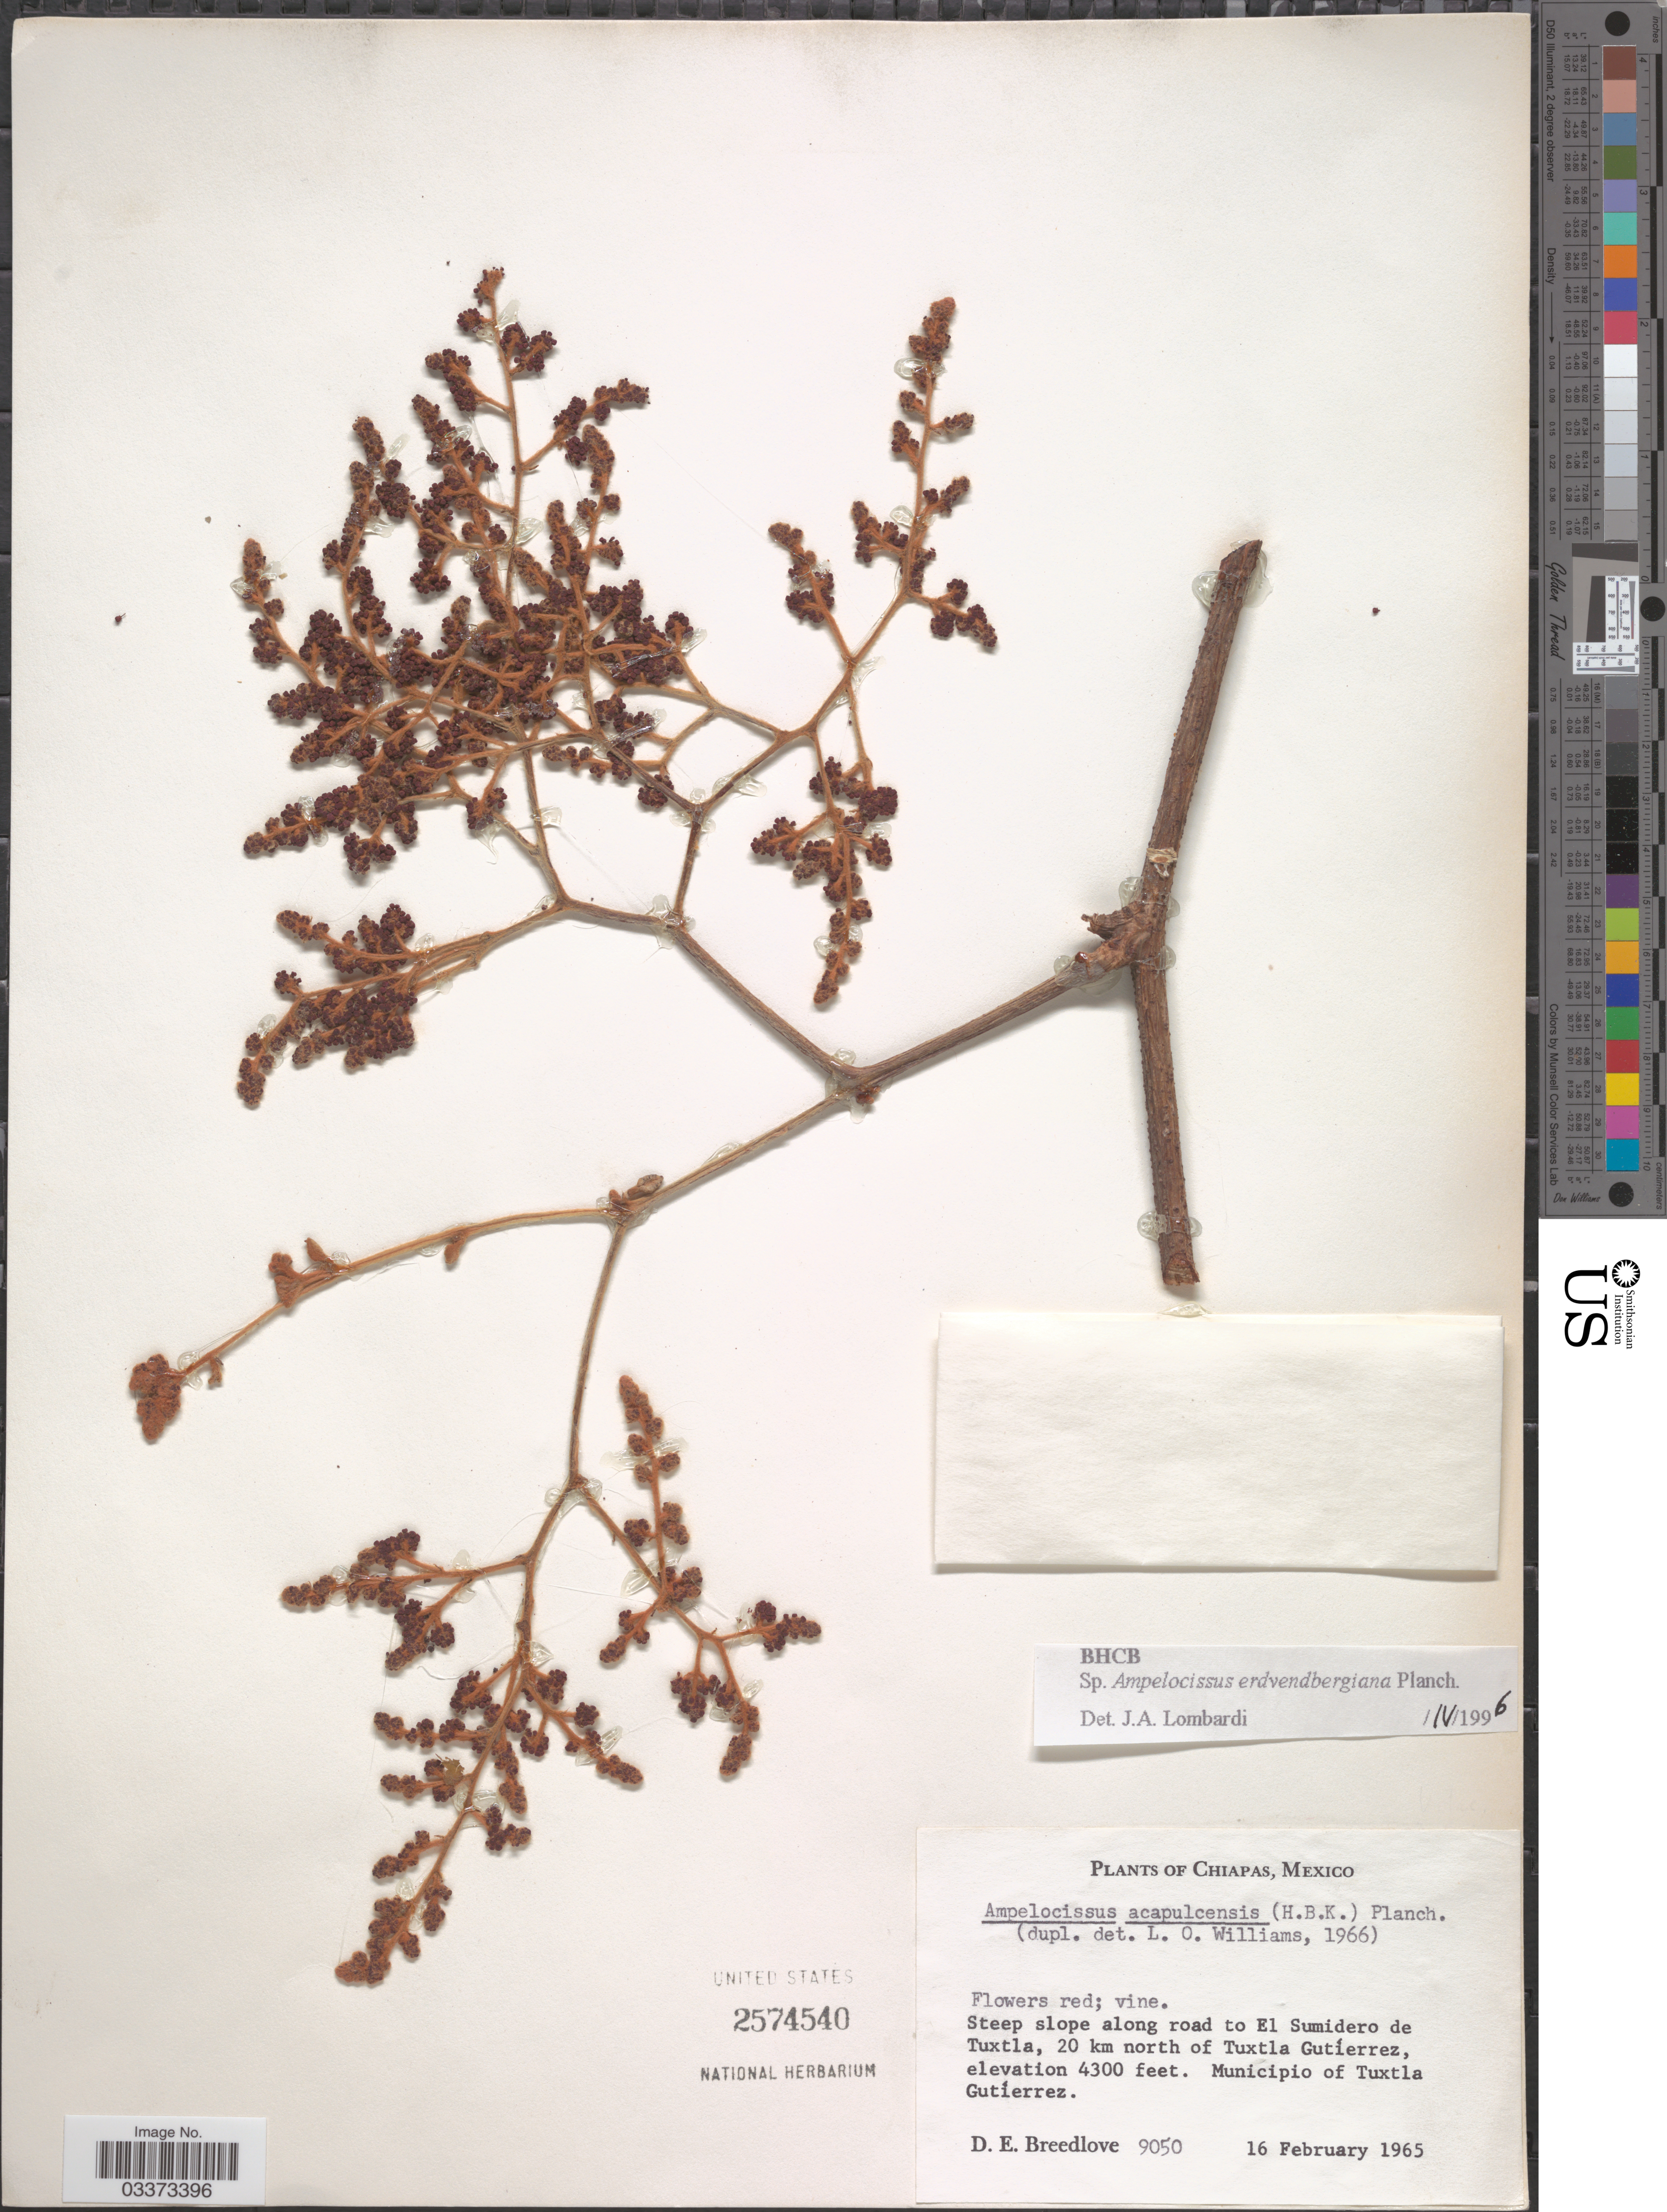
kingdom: Plantae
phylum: Tracheophyta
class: Magnoliopsida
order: Vitales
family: Vitaceae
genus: Ampelocissus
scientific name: Ampelocissus erdwendbergii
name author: Planch.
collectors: D. E. Breedlove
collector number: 9050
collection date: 1965-02-16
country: Mexico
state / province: Chiapas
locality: Steep slope along road to El Sumidero de Tuxtla, 20 km north of Tuxtla Gutíerrez. Municipio of Tuxtla Gutíerrez.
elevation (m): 1311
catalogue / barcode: US 2574540